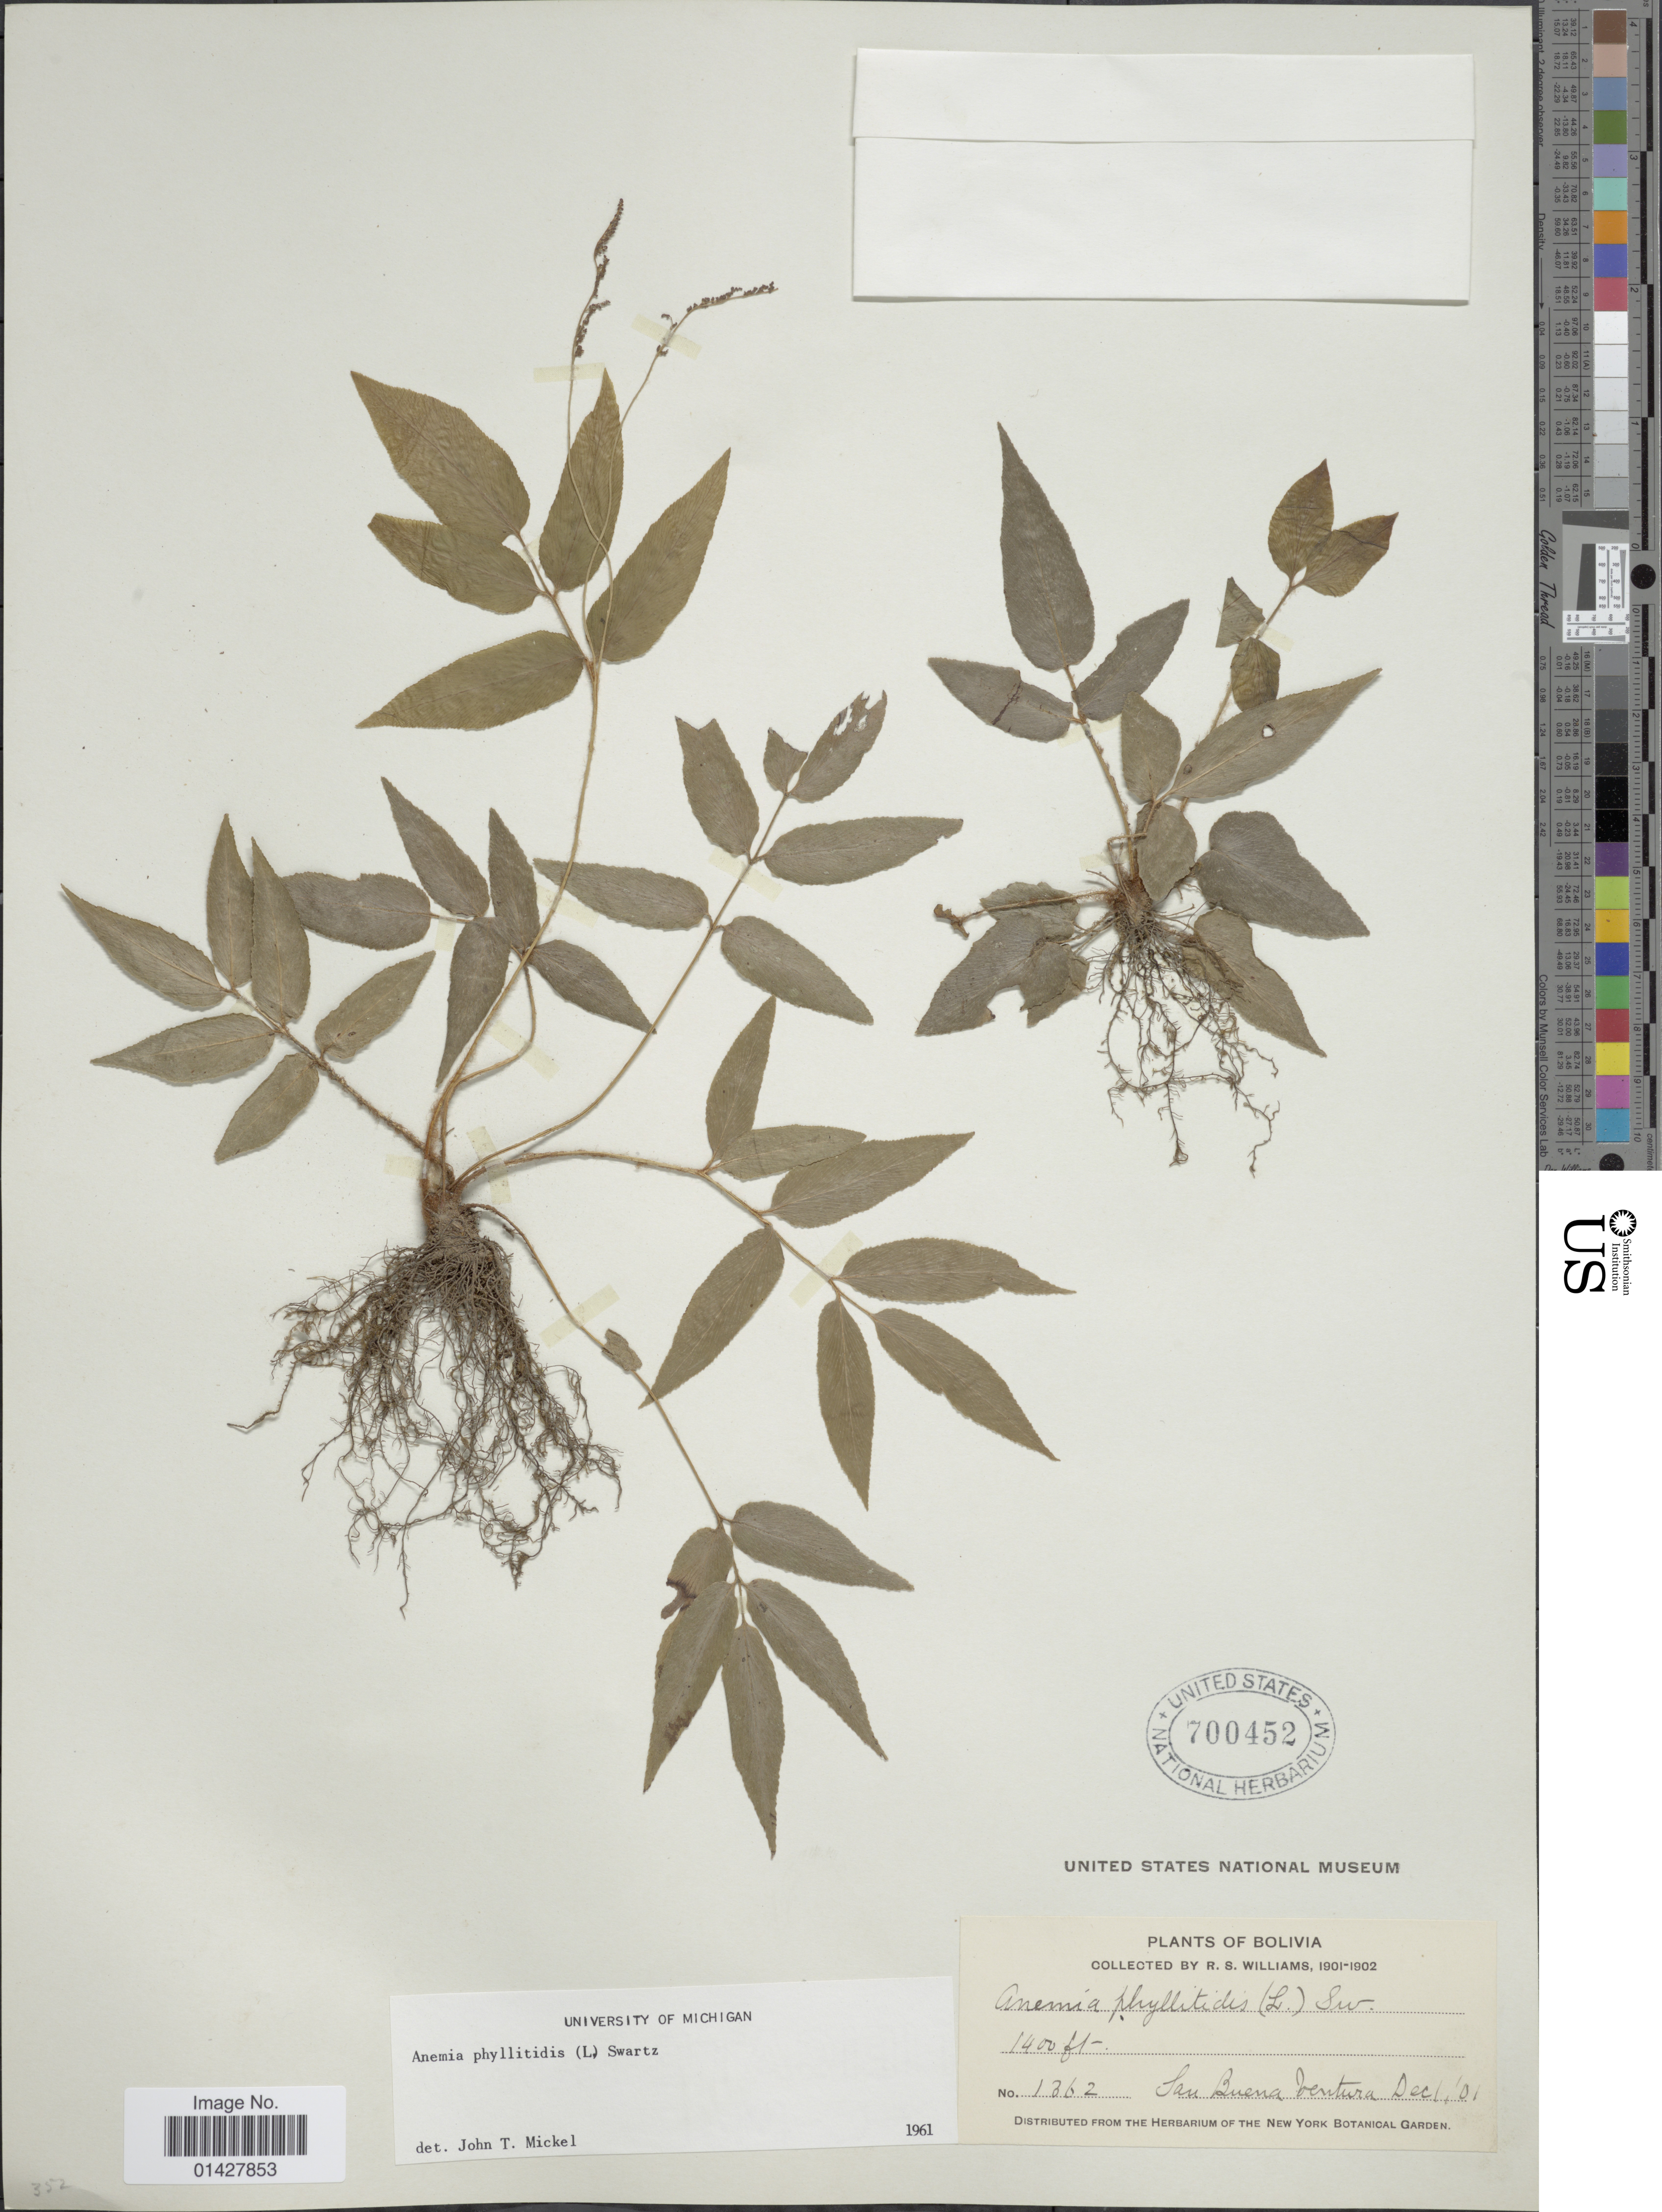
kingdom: Plantae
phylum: Tracheophyta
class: Polypodiopsida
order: Schizaeales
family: Anemiaceae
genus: Anemia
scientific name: Anemia phyllitidis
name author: (L.) Sw.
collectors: R. S. Williams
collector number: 1362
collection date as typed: Dec. 1, 1901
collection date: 1901-12-01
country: Bolivia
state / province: La Paz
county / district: Iturralde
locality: San Buena Ventura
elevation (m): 427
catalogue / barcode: US 700452